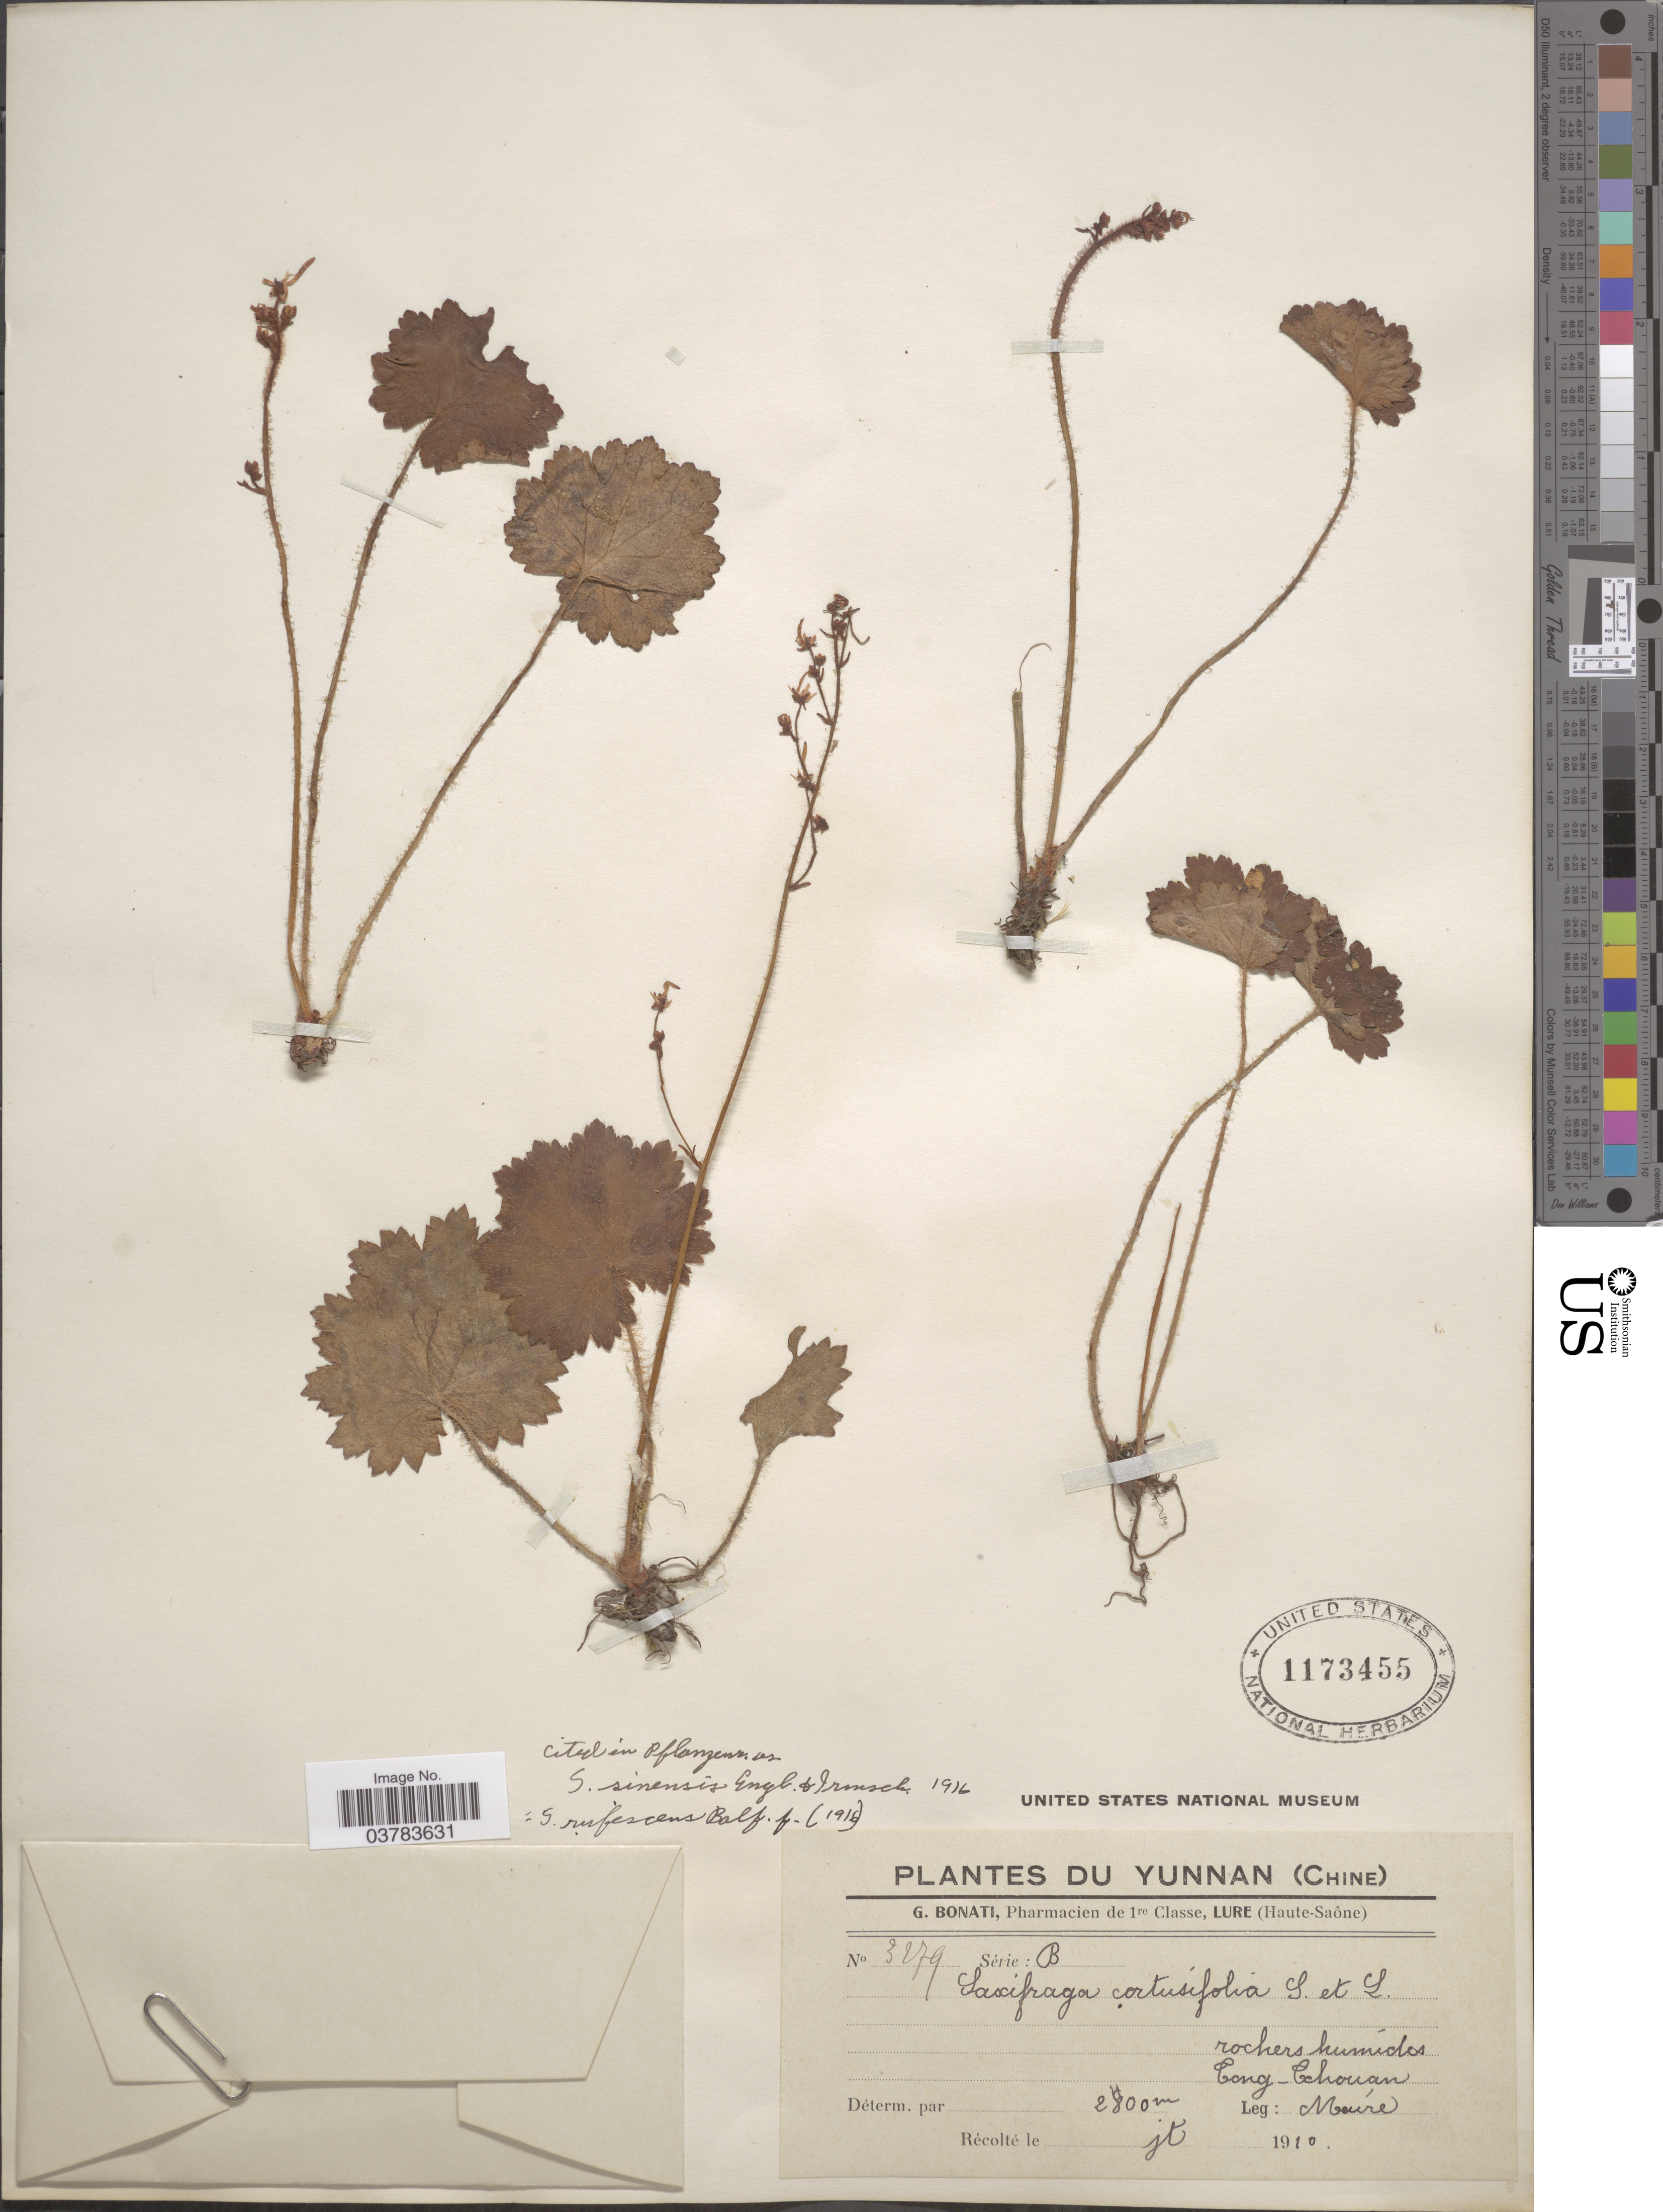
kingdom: Plantae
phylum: Tracheophyta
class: Magnoliopsida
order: Saxifragales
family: Saxifragaceae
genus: Saxifraga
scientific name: Saxifraga rufescens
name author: Balf.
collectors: Maire, --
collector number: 3279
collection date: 1910-07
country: China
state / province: Yunnan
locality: (Chine). Rochers humídos. Tong-Tchouan.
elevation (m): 2800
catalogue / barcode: US 1173455